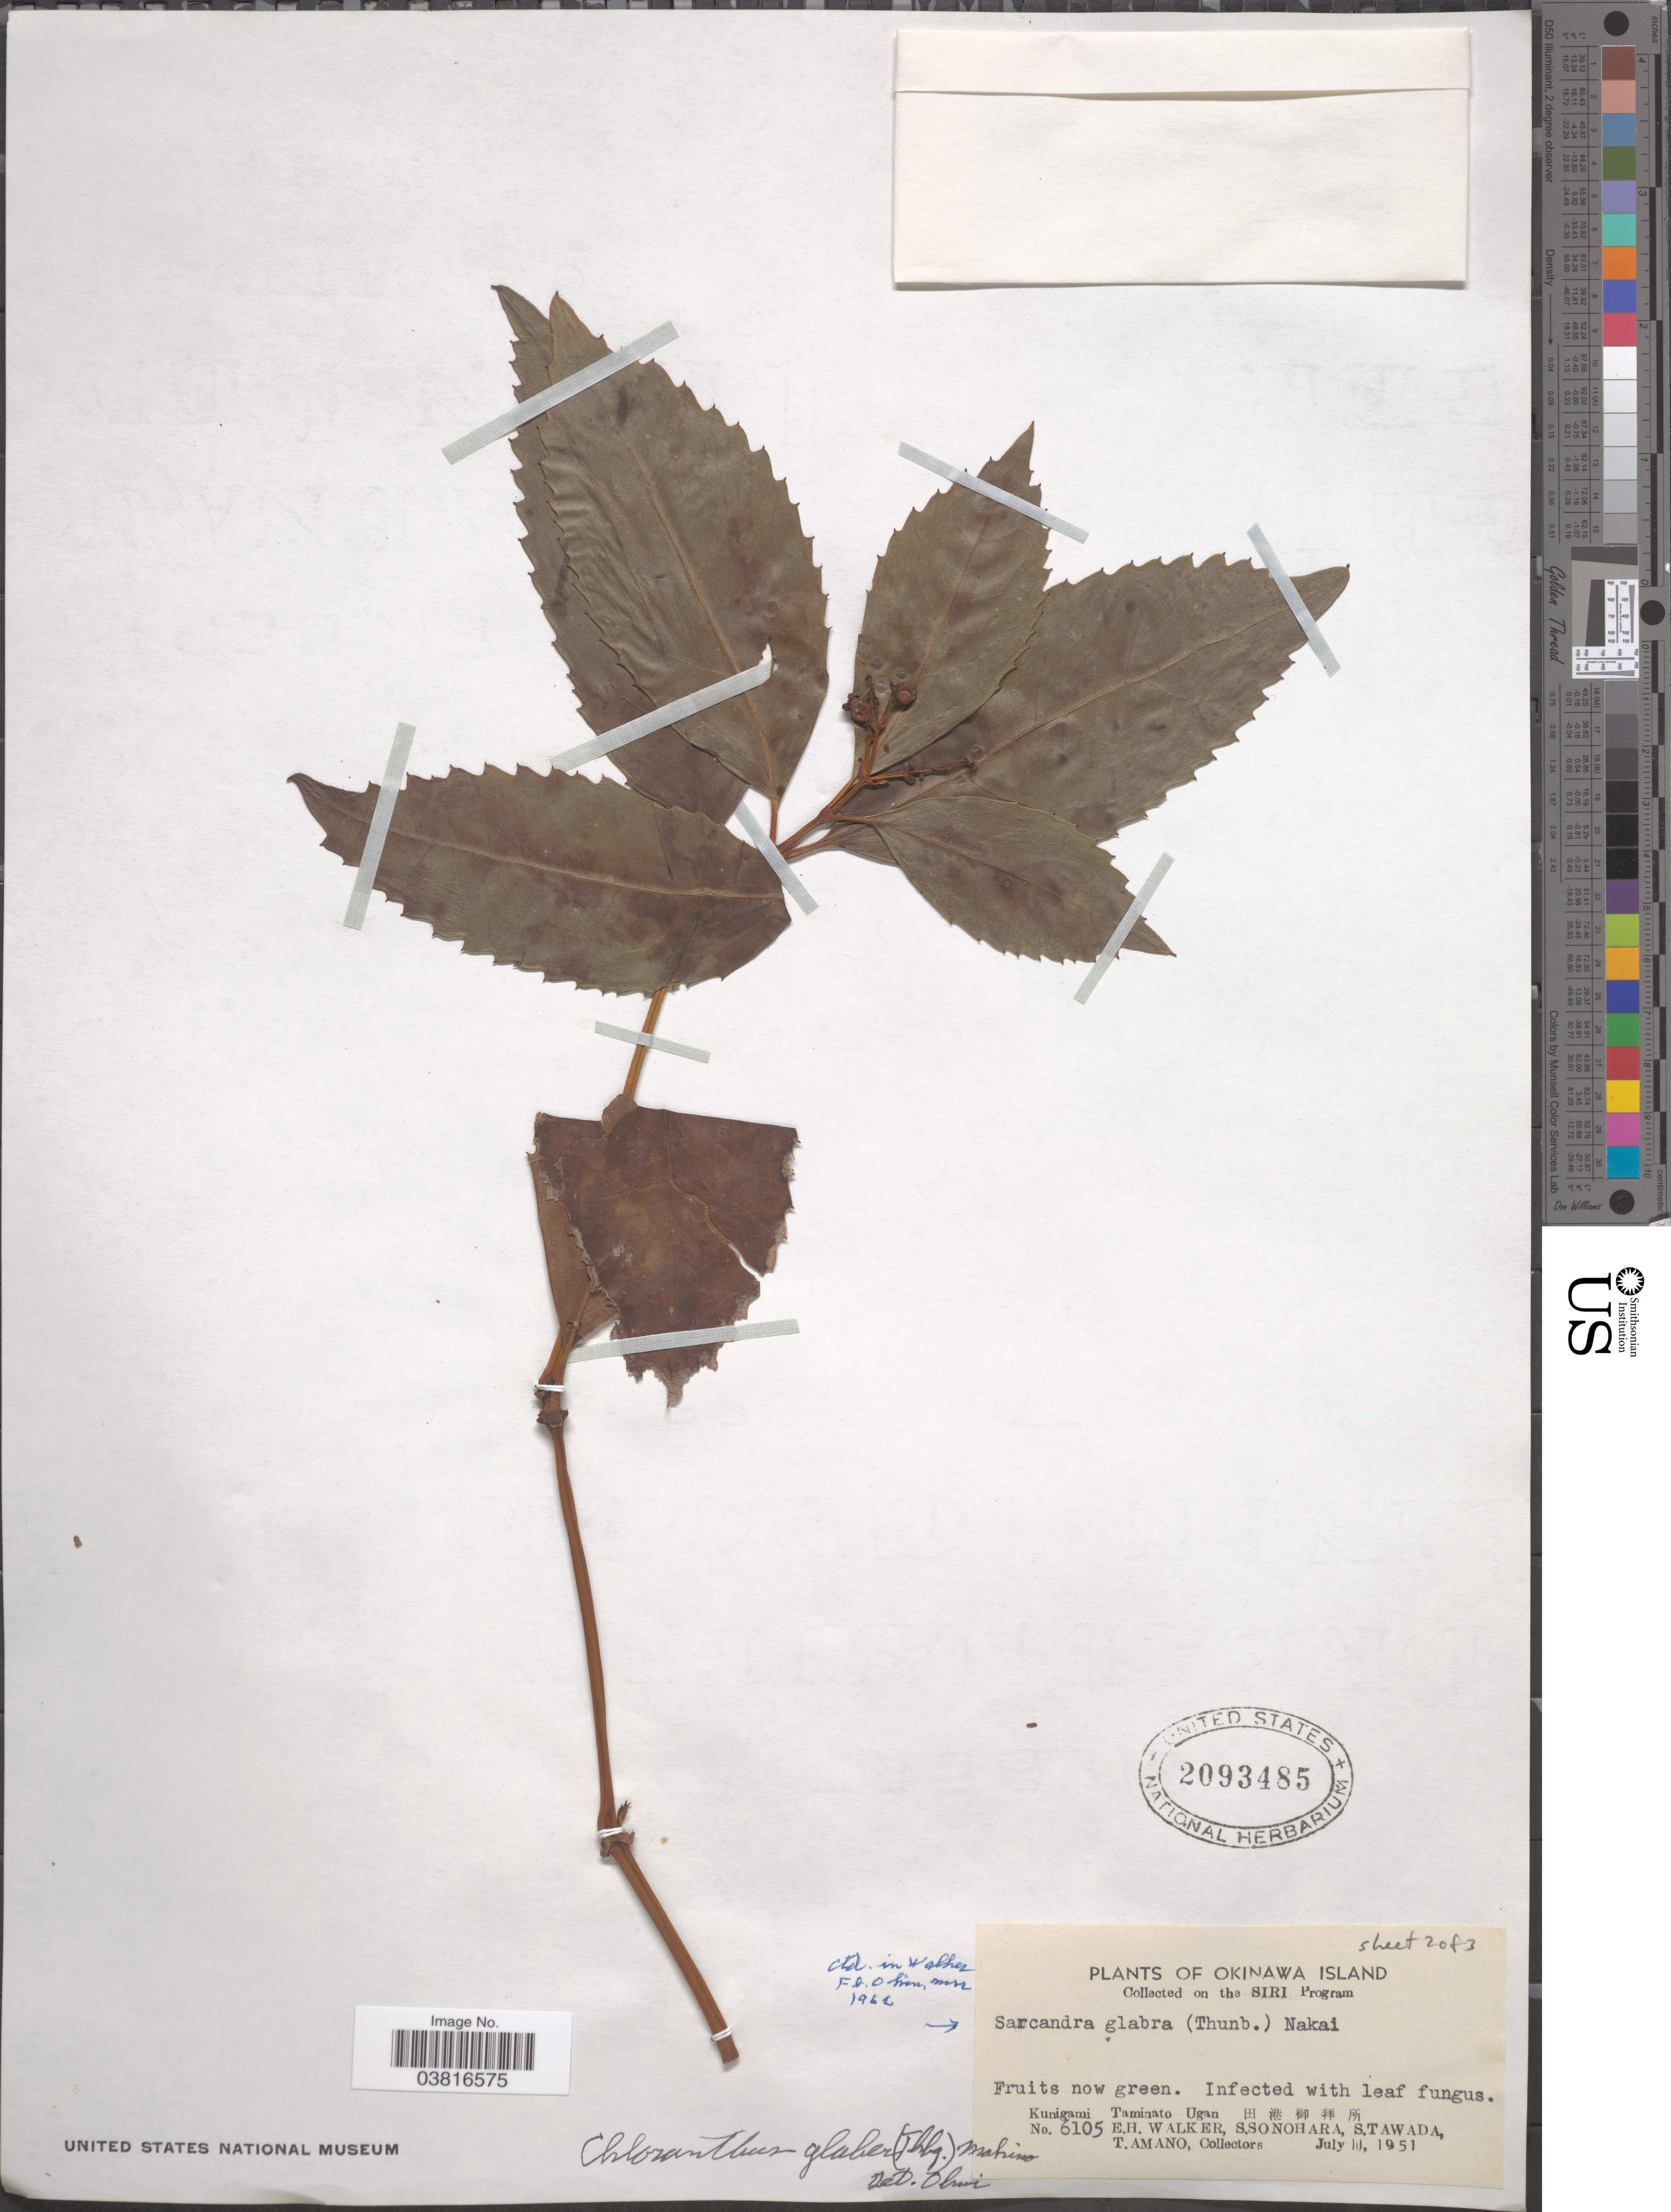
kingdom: Plantae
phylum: Tracheophyta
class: Magnoliopsida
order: Chloranthales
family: Chloranthaceae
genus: Sarcandra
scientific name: Sarcandra glabra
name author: (Thunb.) Nakai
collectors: E. H. Walker, S. Sonohara, S. Tawada & T. Amano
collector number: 6105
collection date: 1951-07-10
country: Japan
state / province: Okinawa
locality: Okinawa Island. Kunigami Taminato Ugan X.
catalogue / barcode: US 2093485